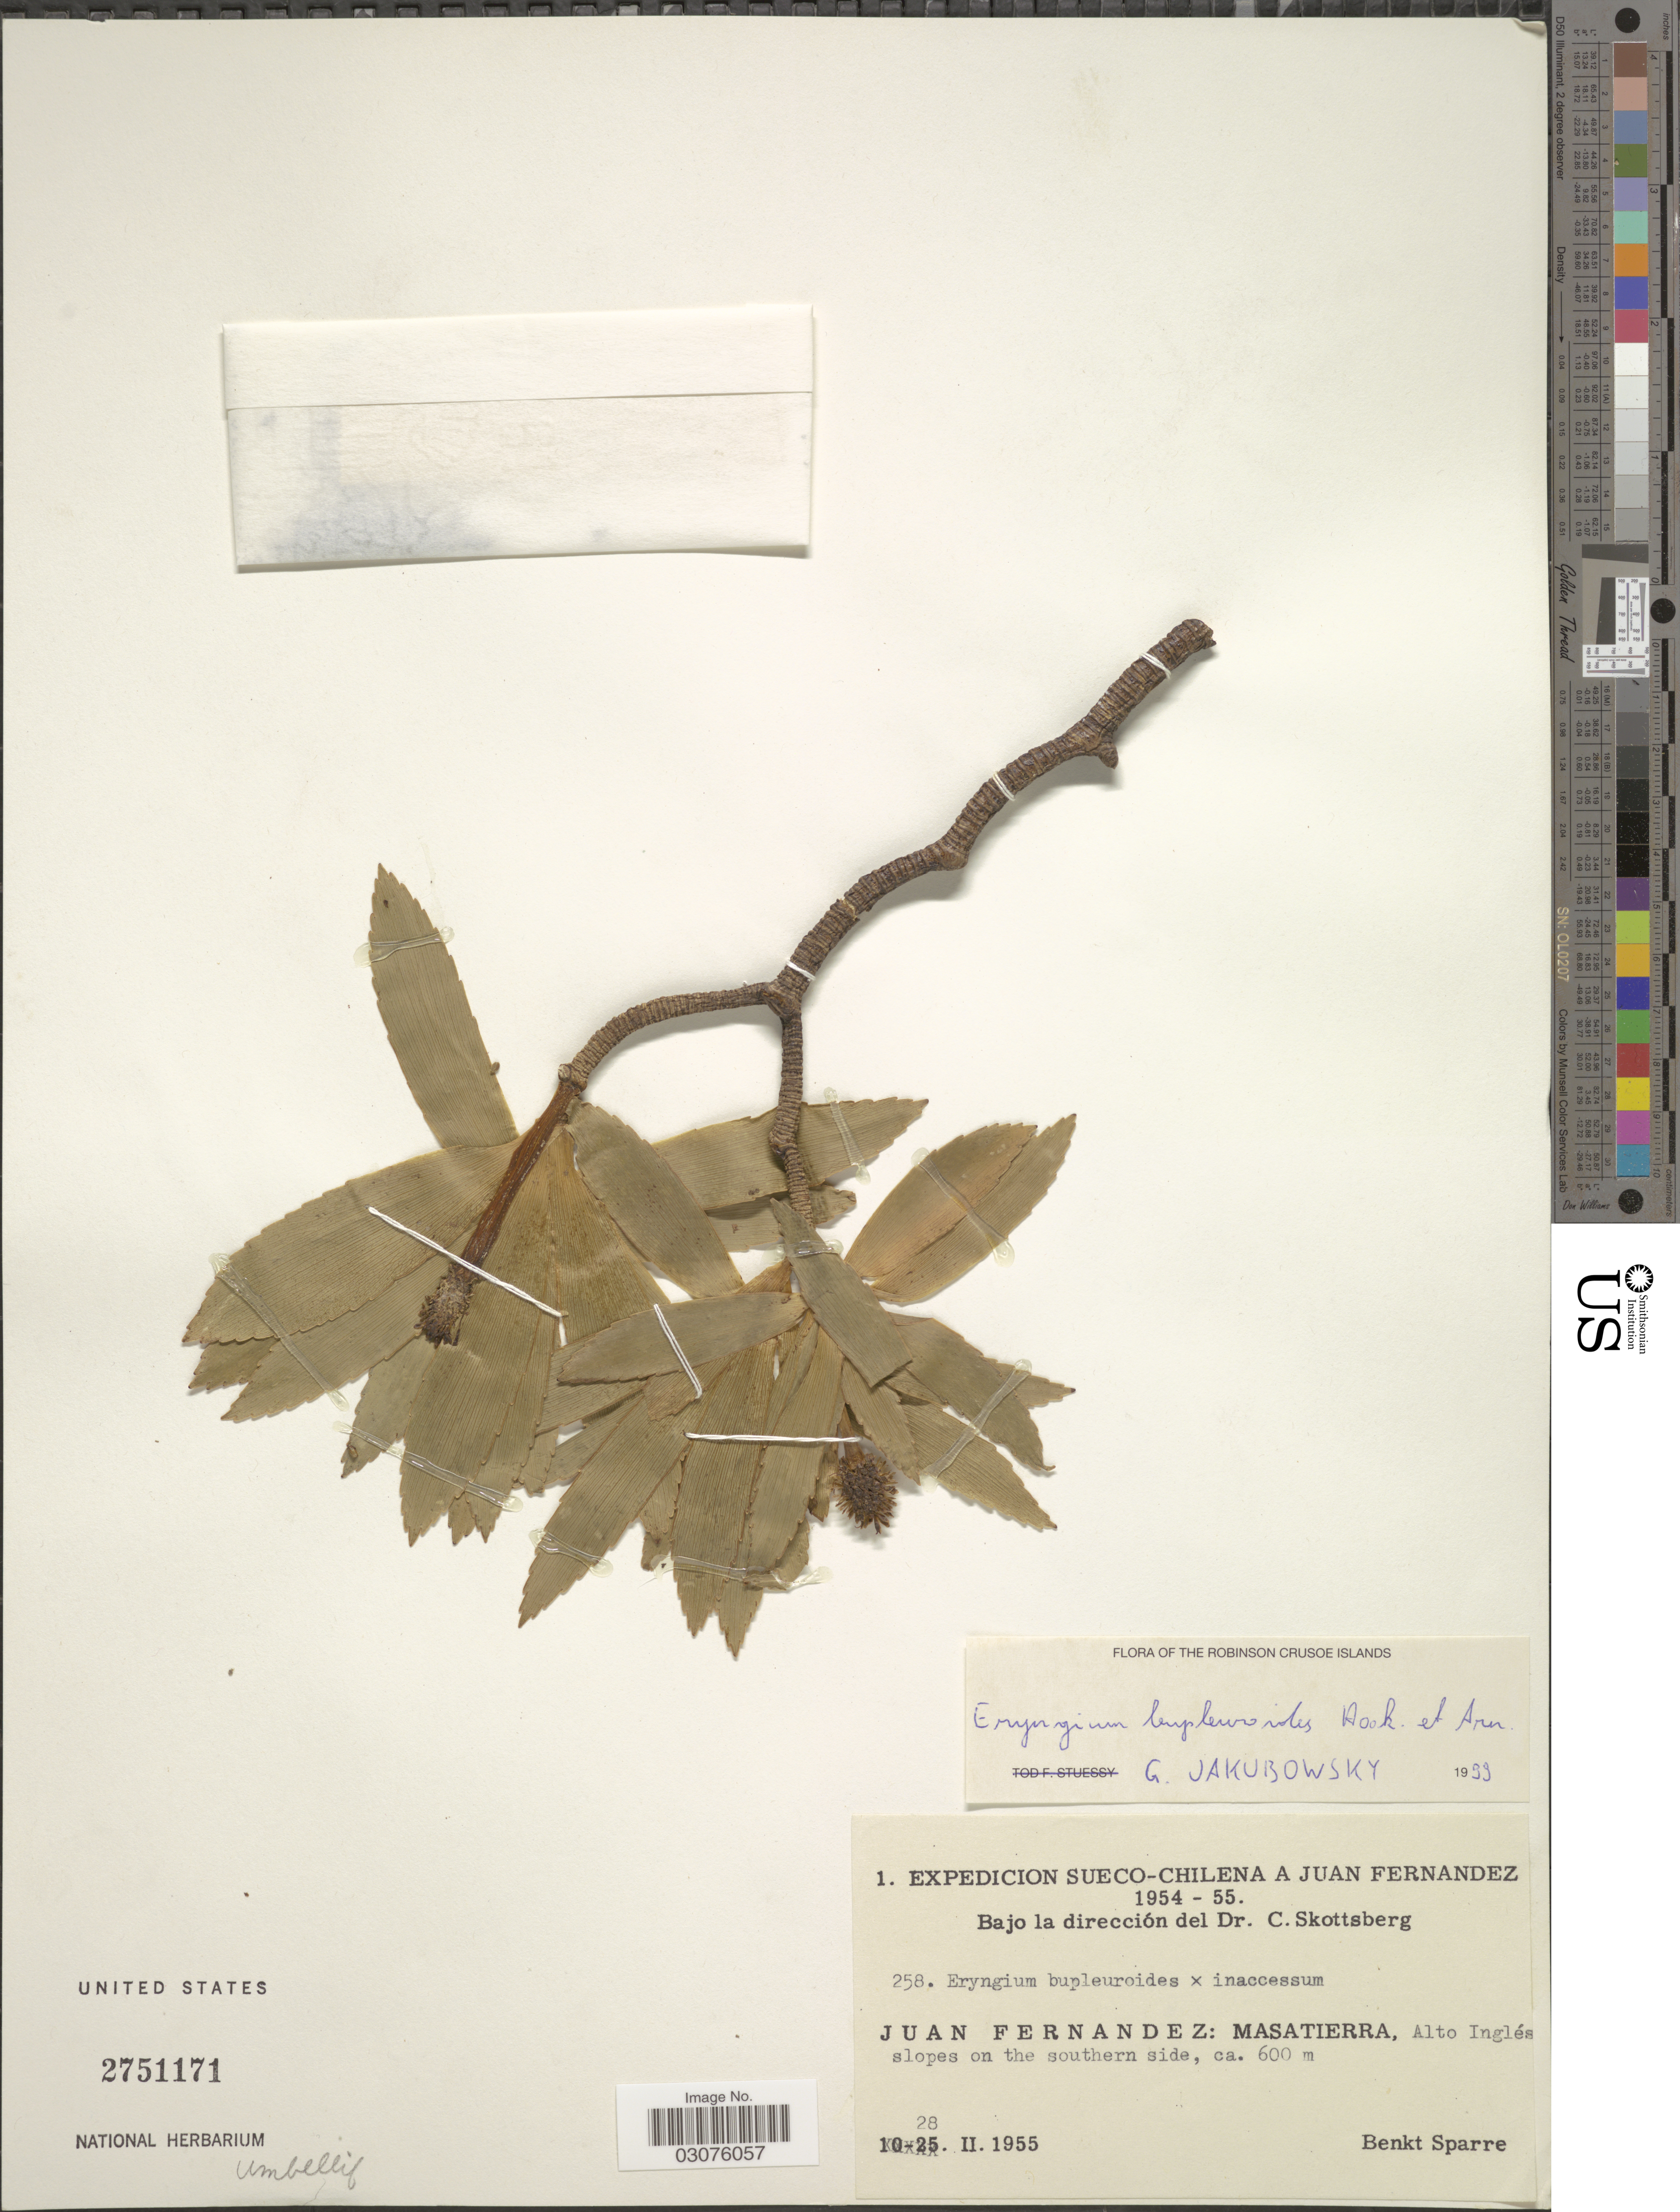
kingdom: Plantae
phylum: Tracheophyta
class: Magnoliopsida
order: Apiales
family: Apiaceae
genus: Eryngium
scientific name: Eryngium bupleuroides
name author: Hook. & Arn.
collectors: B. Sparre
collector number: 258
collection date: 1955-02-28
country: Chile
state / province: Valparaíso (V)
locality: Juan Fernandez: Masatierra, Alto Inglés slopes on the southern side.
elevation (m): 600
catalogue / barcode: US 2751171